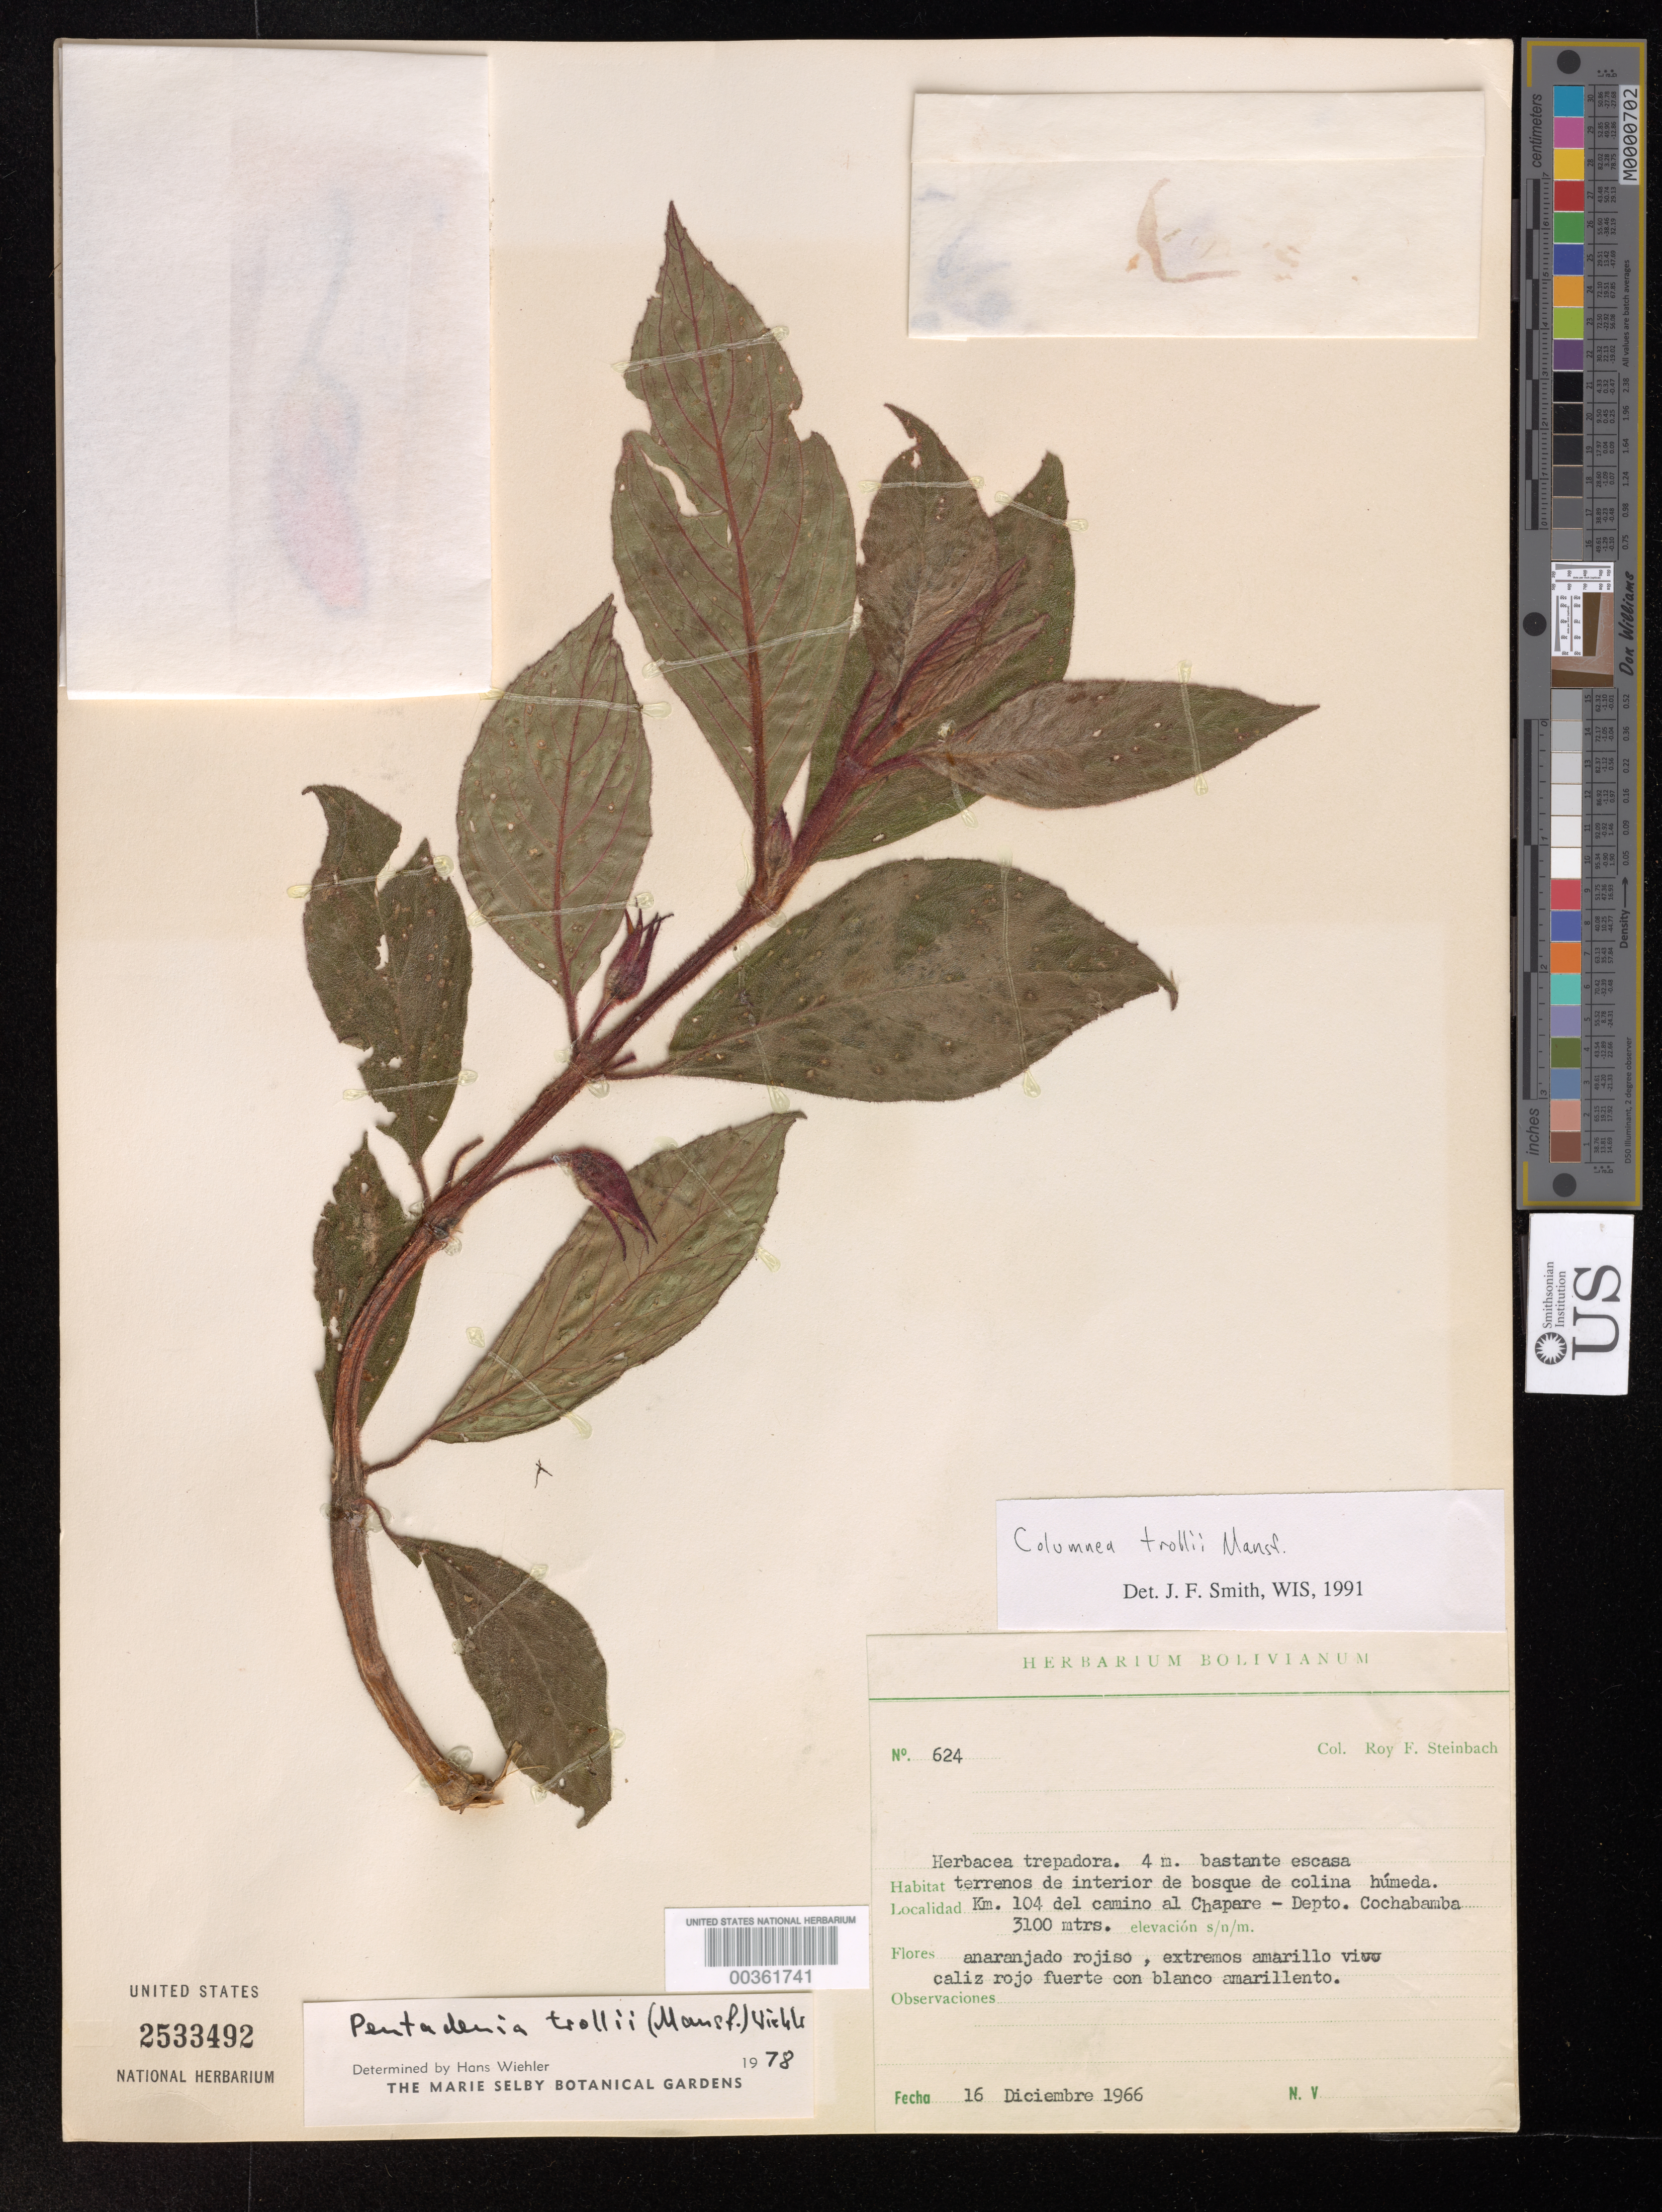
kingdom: Plantae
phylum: Tracheophyta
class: Magnoliopsida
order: Lamiales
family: Gesneriaceae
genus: Columnea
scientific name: Columnea trollii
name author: Mansf.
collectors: R. F. Steinbach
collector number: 624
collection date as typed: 16 Dec 1966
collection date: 1966-12-16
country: Bolivia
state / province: Cochabamba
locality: Km. 104 del Camino al Chapare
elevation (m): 3100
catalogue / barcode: US 2533492